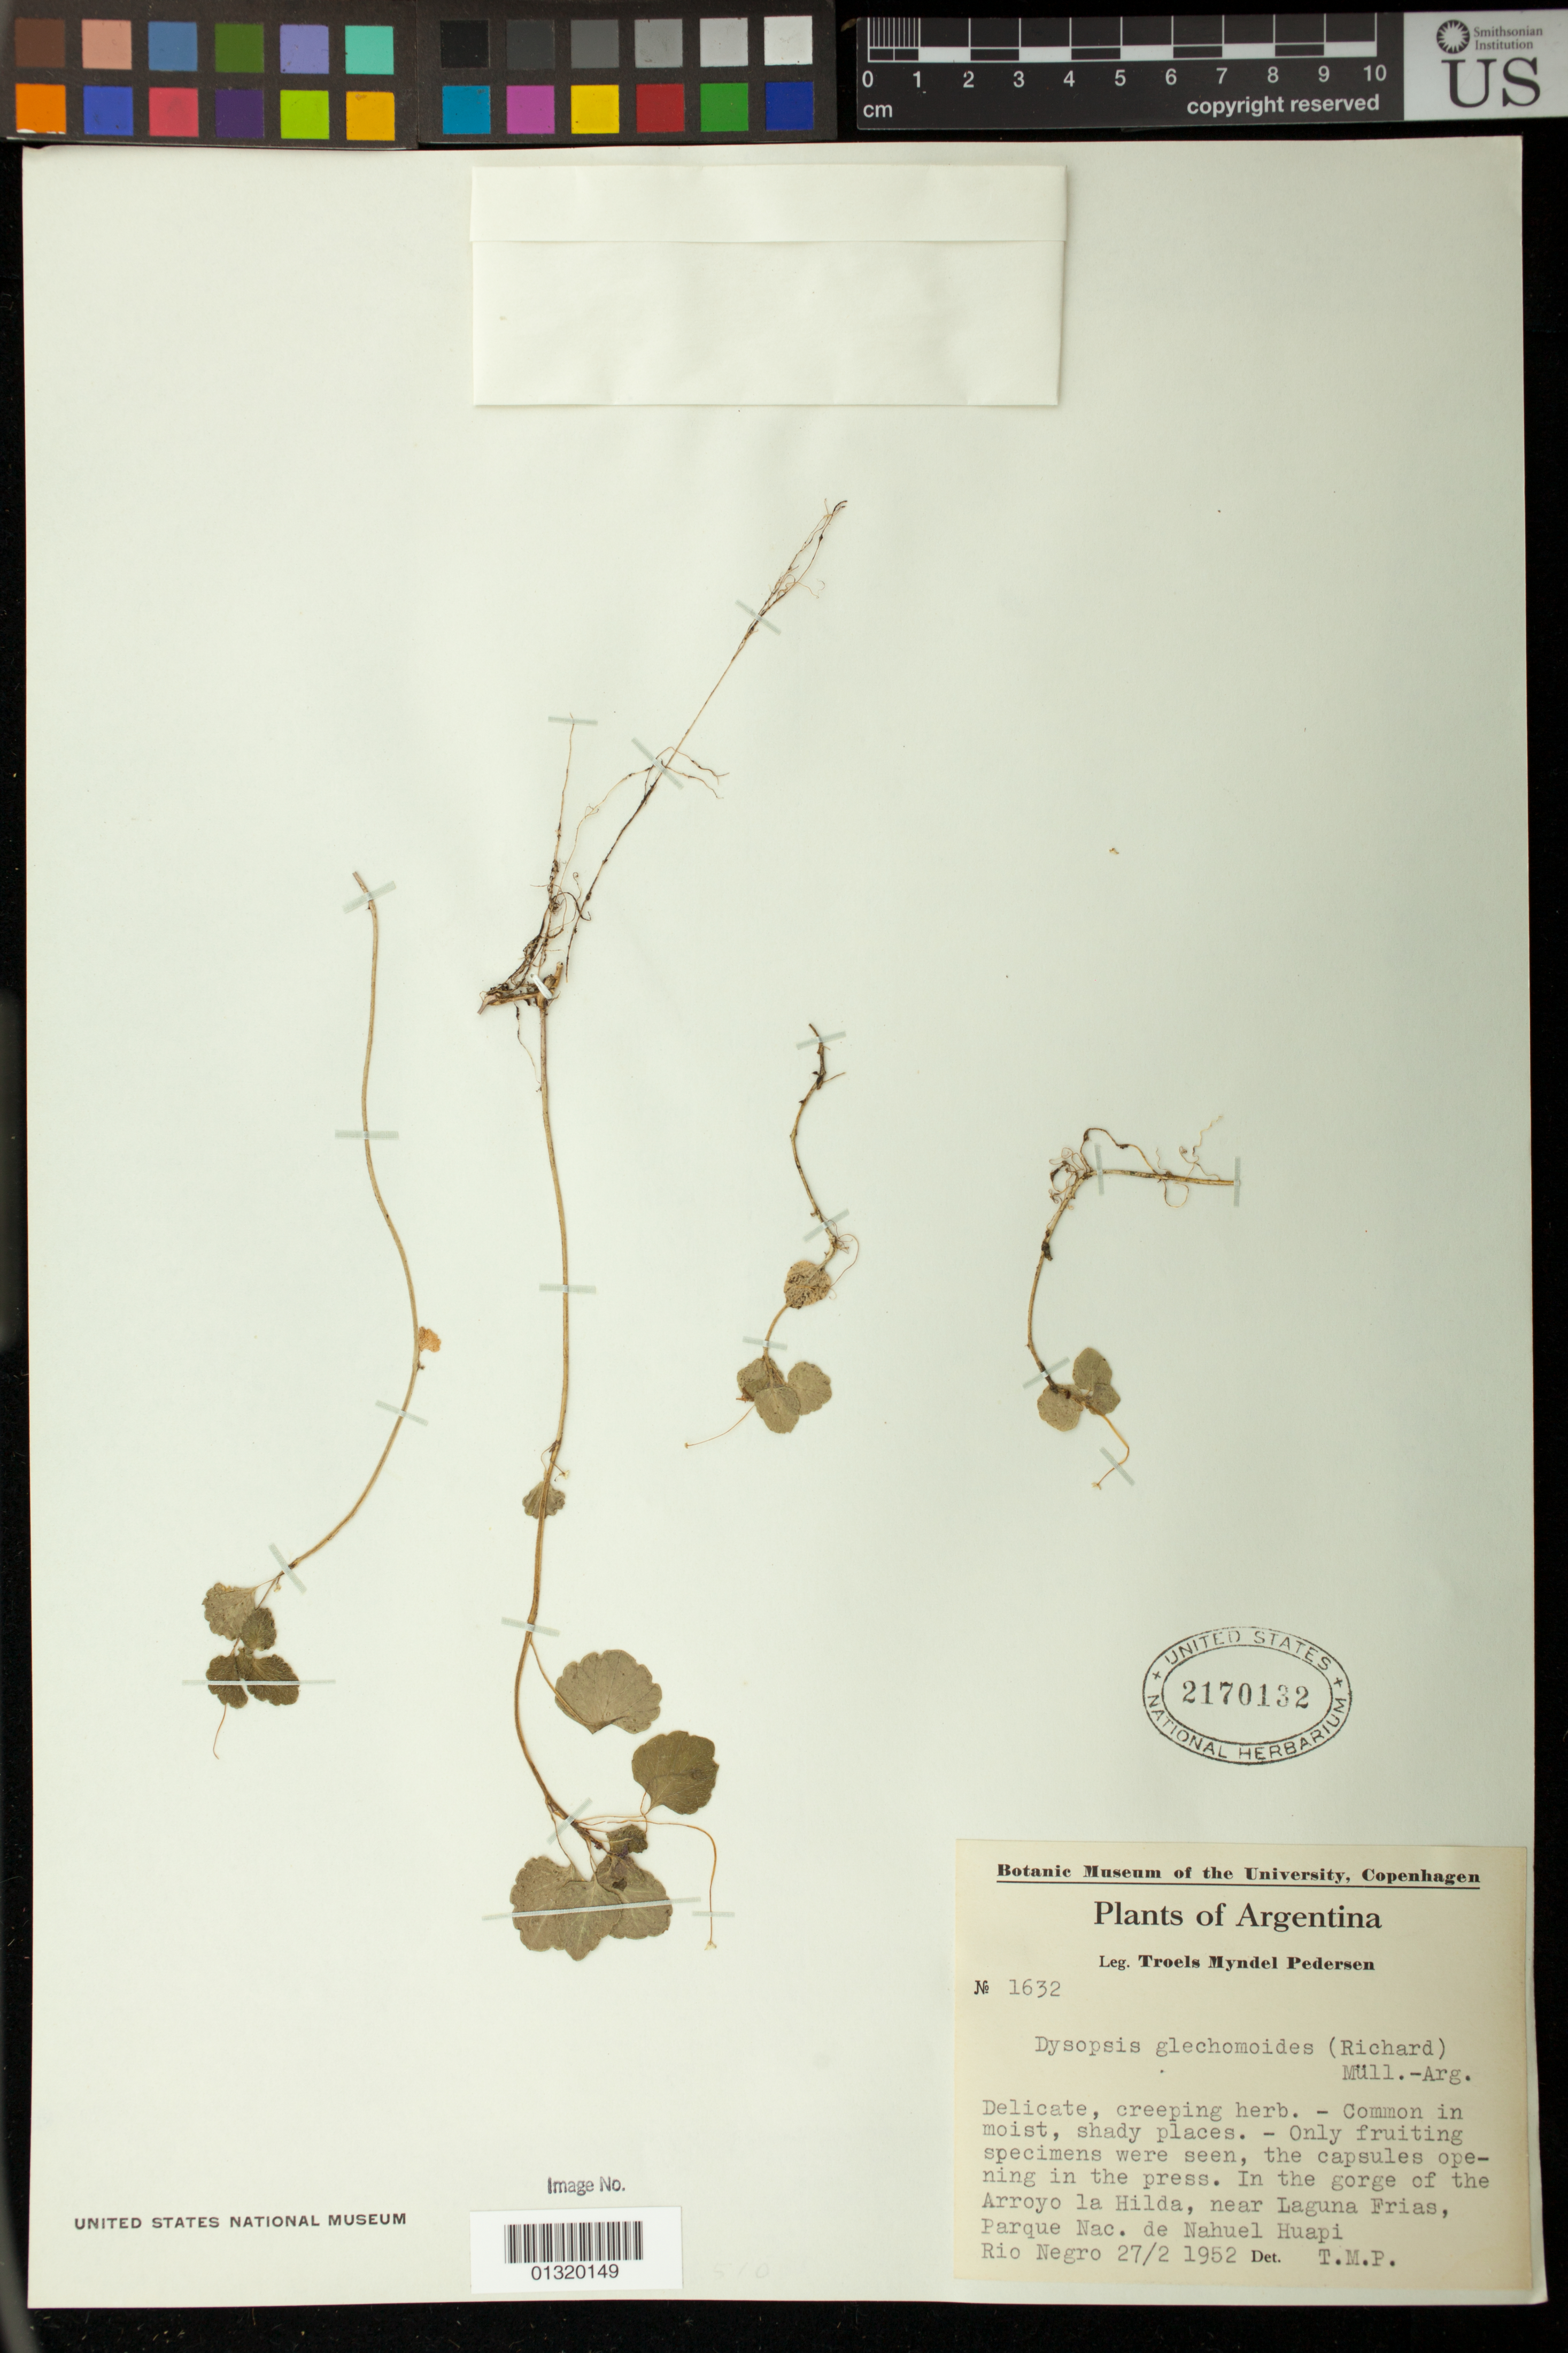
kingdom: Plantae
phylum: Tracheophyta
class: Magnoliopsida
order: Malpighiales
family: Euphorbiaceae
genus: Dysopsis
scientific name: Dysopsis glechomoides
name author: (A. Rich.) Müll. Arg.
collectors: T. Pederson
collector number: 1632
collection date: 1952-02-27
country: Argentina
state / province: Río Negro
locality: In the gorge of the Arroyo la Hilda, near Laguna Frias, Parque Nac. de Nahuel Huapi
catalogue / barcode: US 2170132